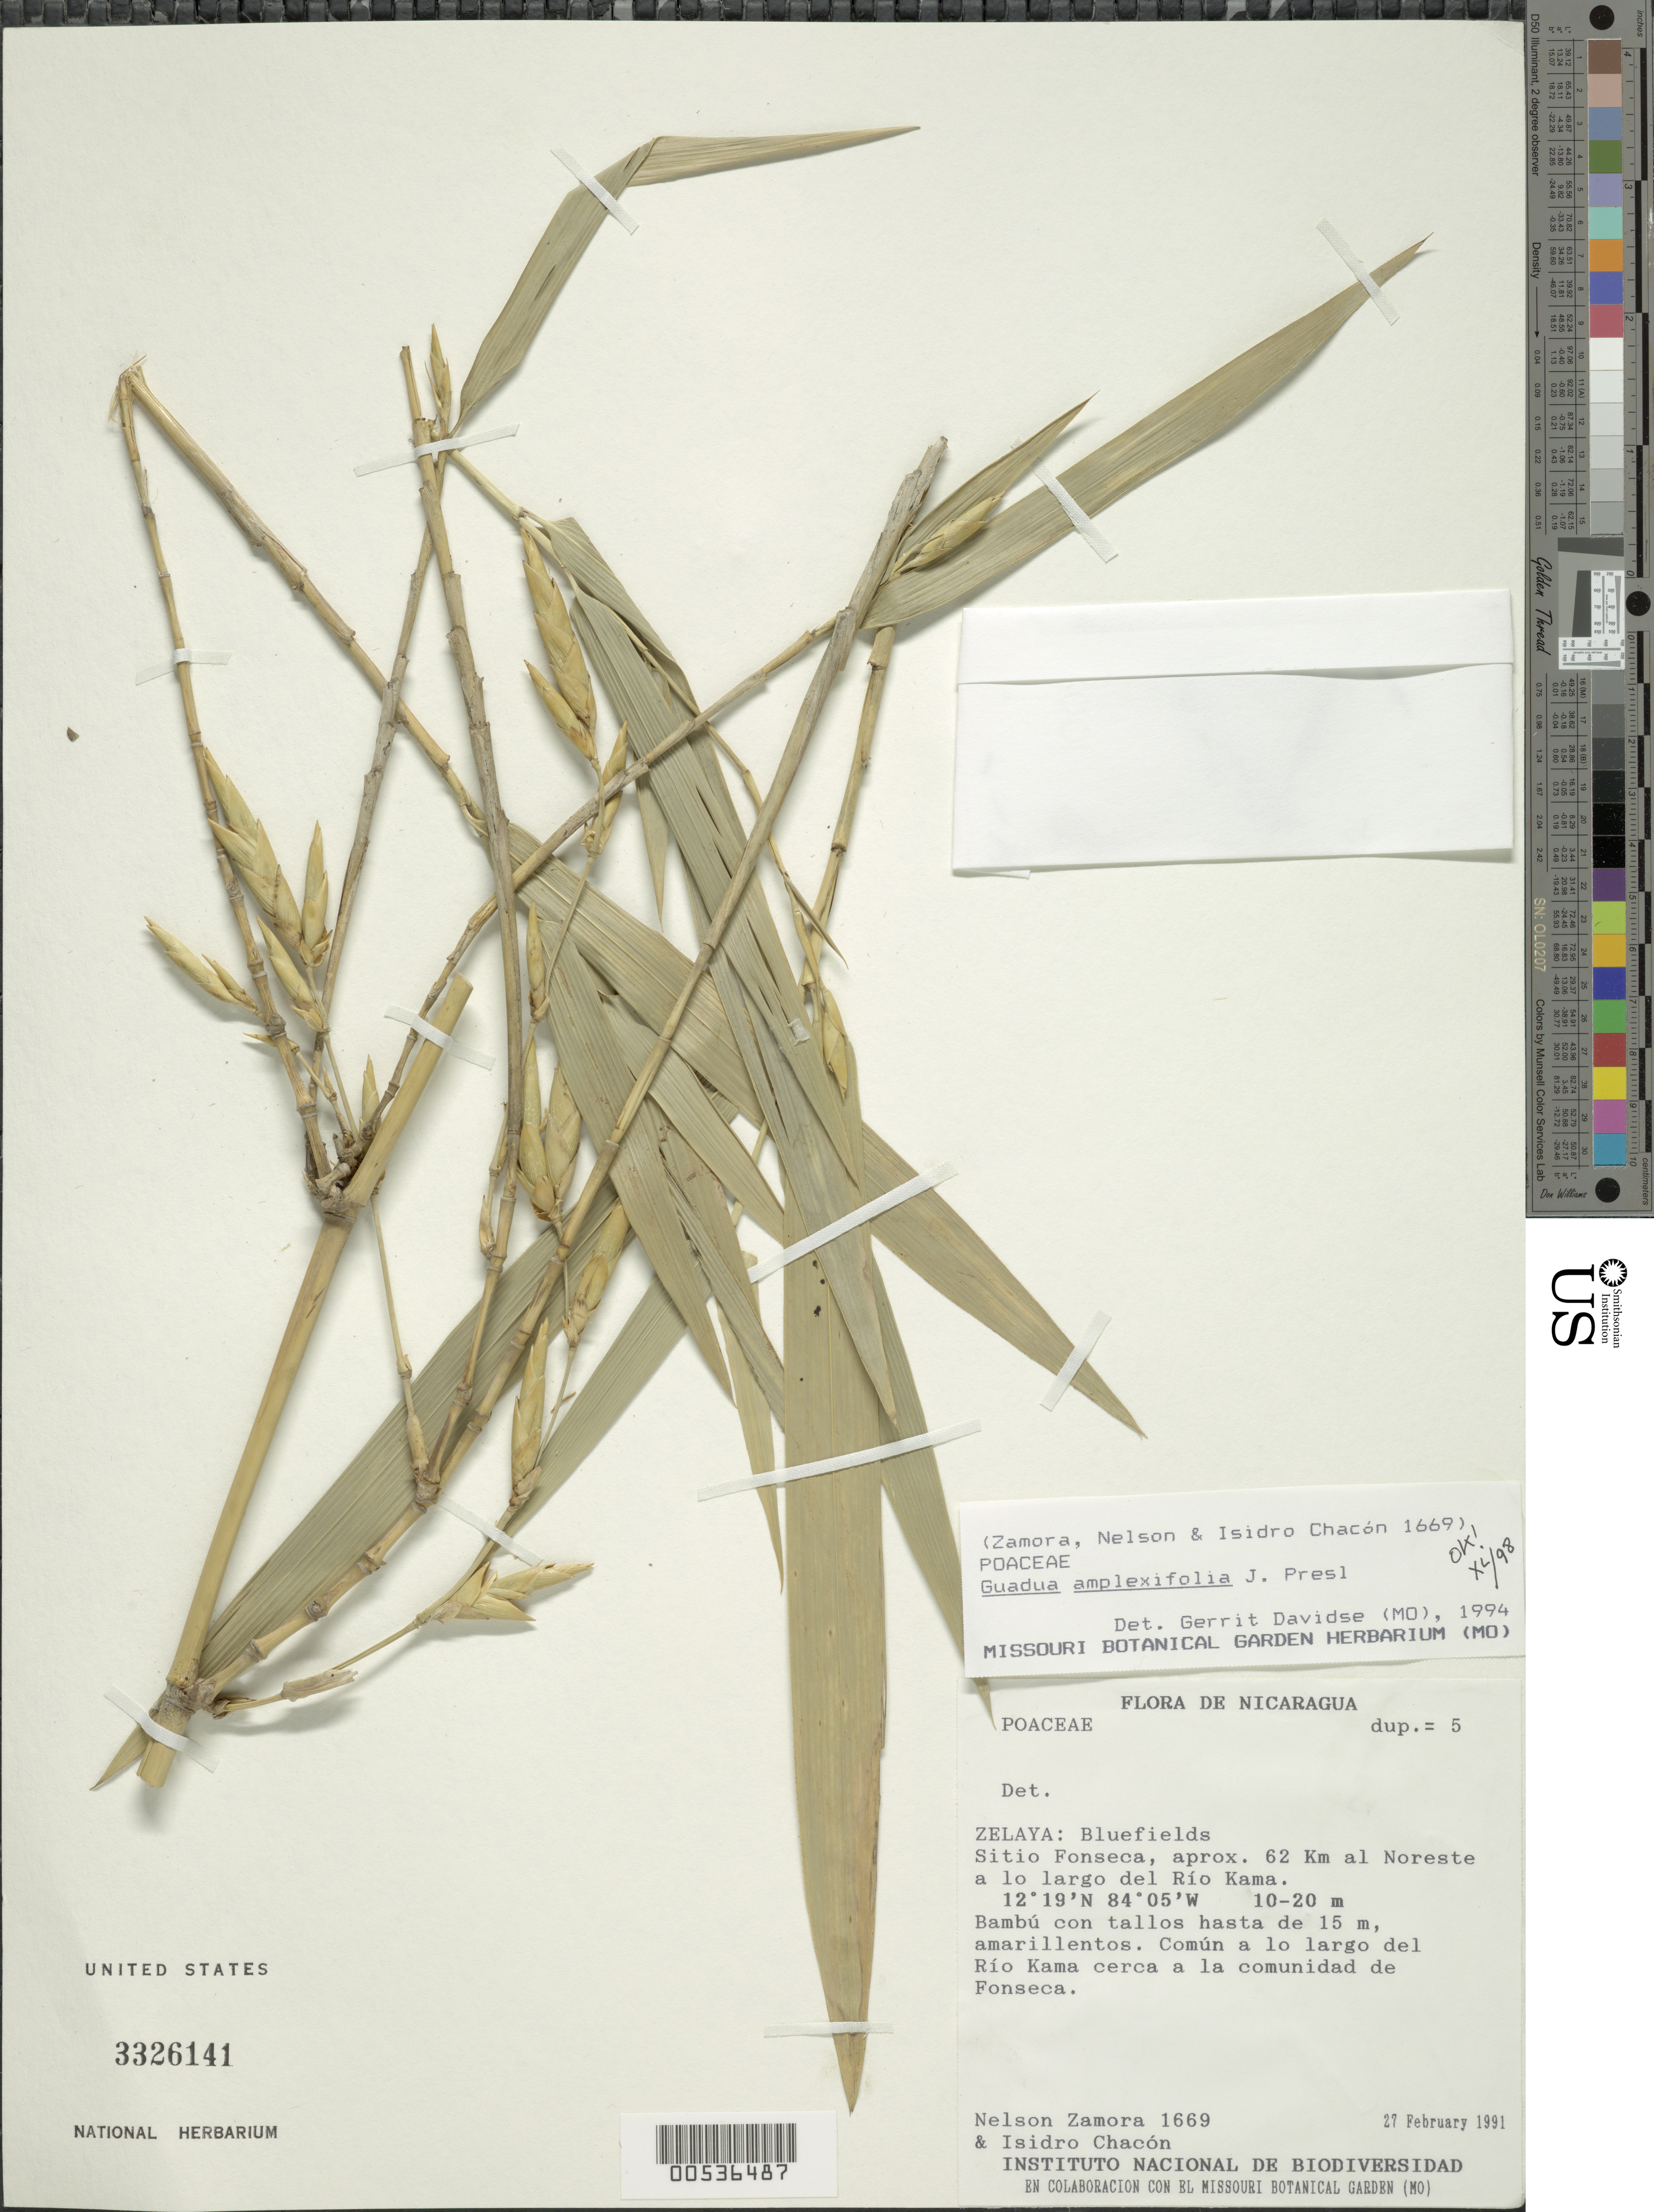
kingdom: Plantae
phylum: Tracheophyta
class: Liliopsida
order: Poales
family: Poaceae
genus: Guadua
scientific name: Guadua amplexifolia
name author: J. Presl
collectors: N. Zamora & I. Chacon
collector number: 1669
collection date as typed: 27 Feb 1991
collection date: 1991-02-27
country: Nicaragua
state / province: Atlántico Sur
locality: Bluefields, sitio fonseca, rio kama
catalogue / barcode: US 3326141